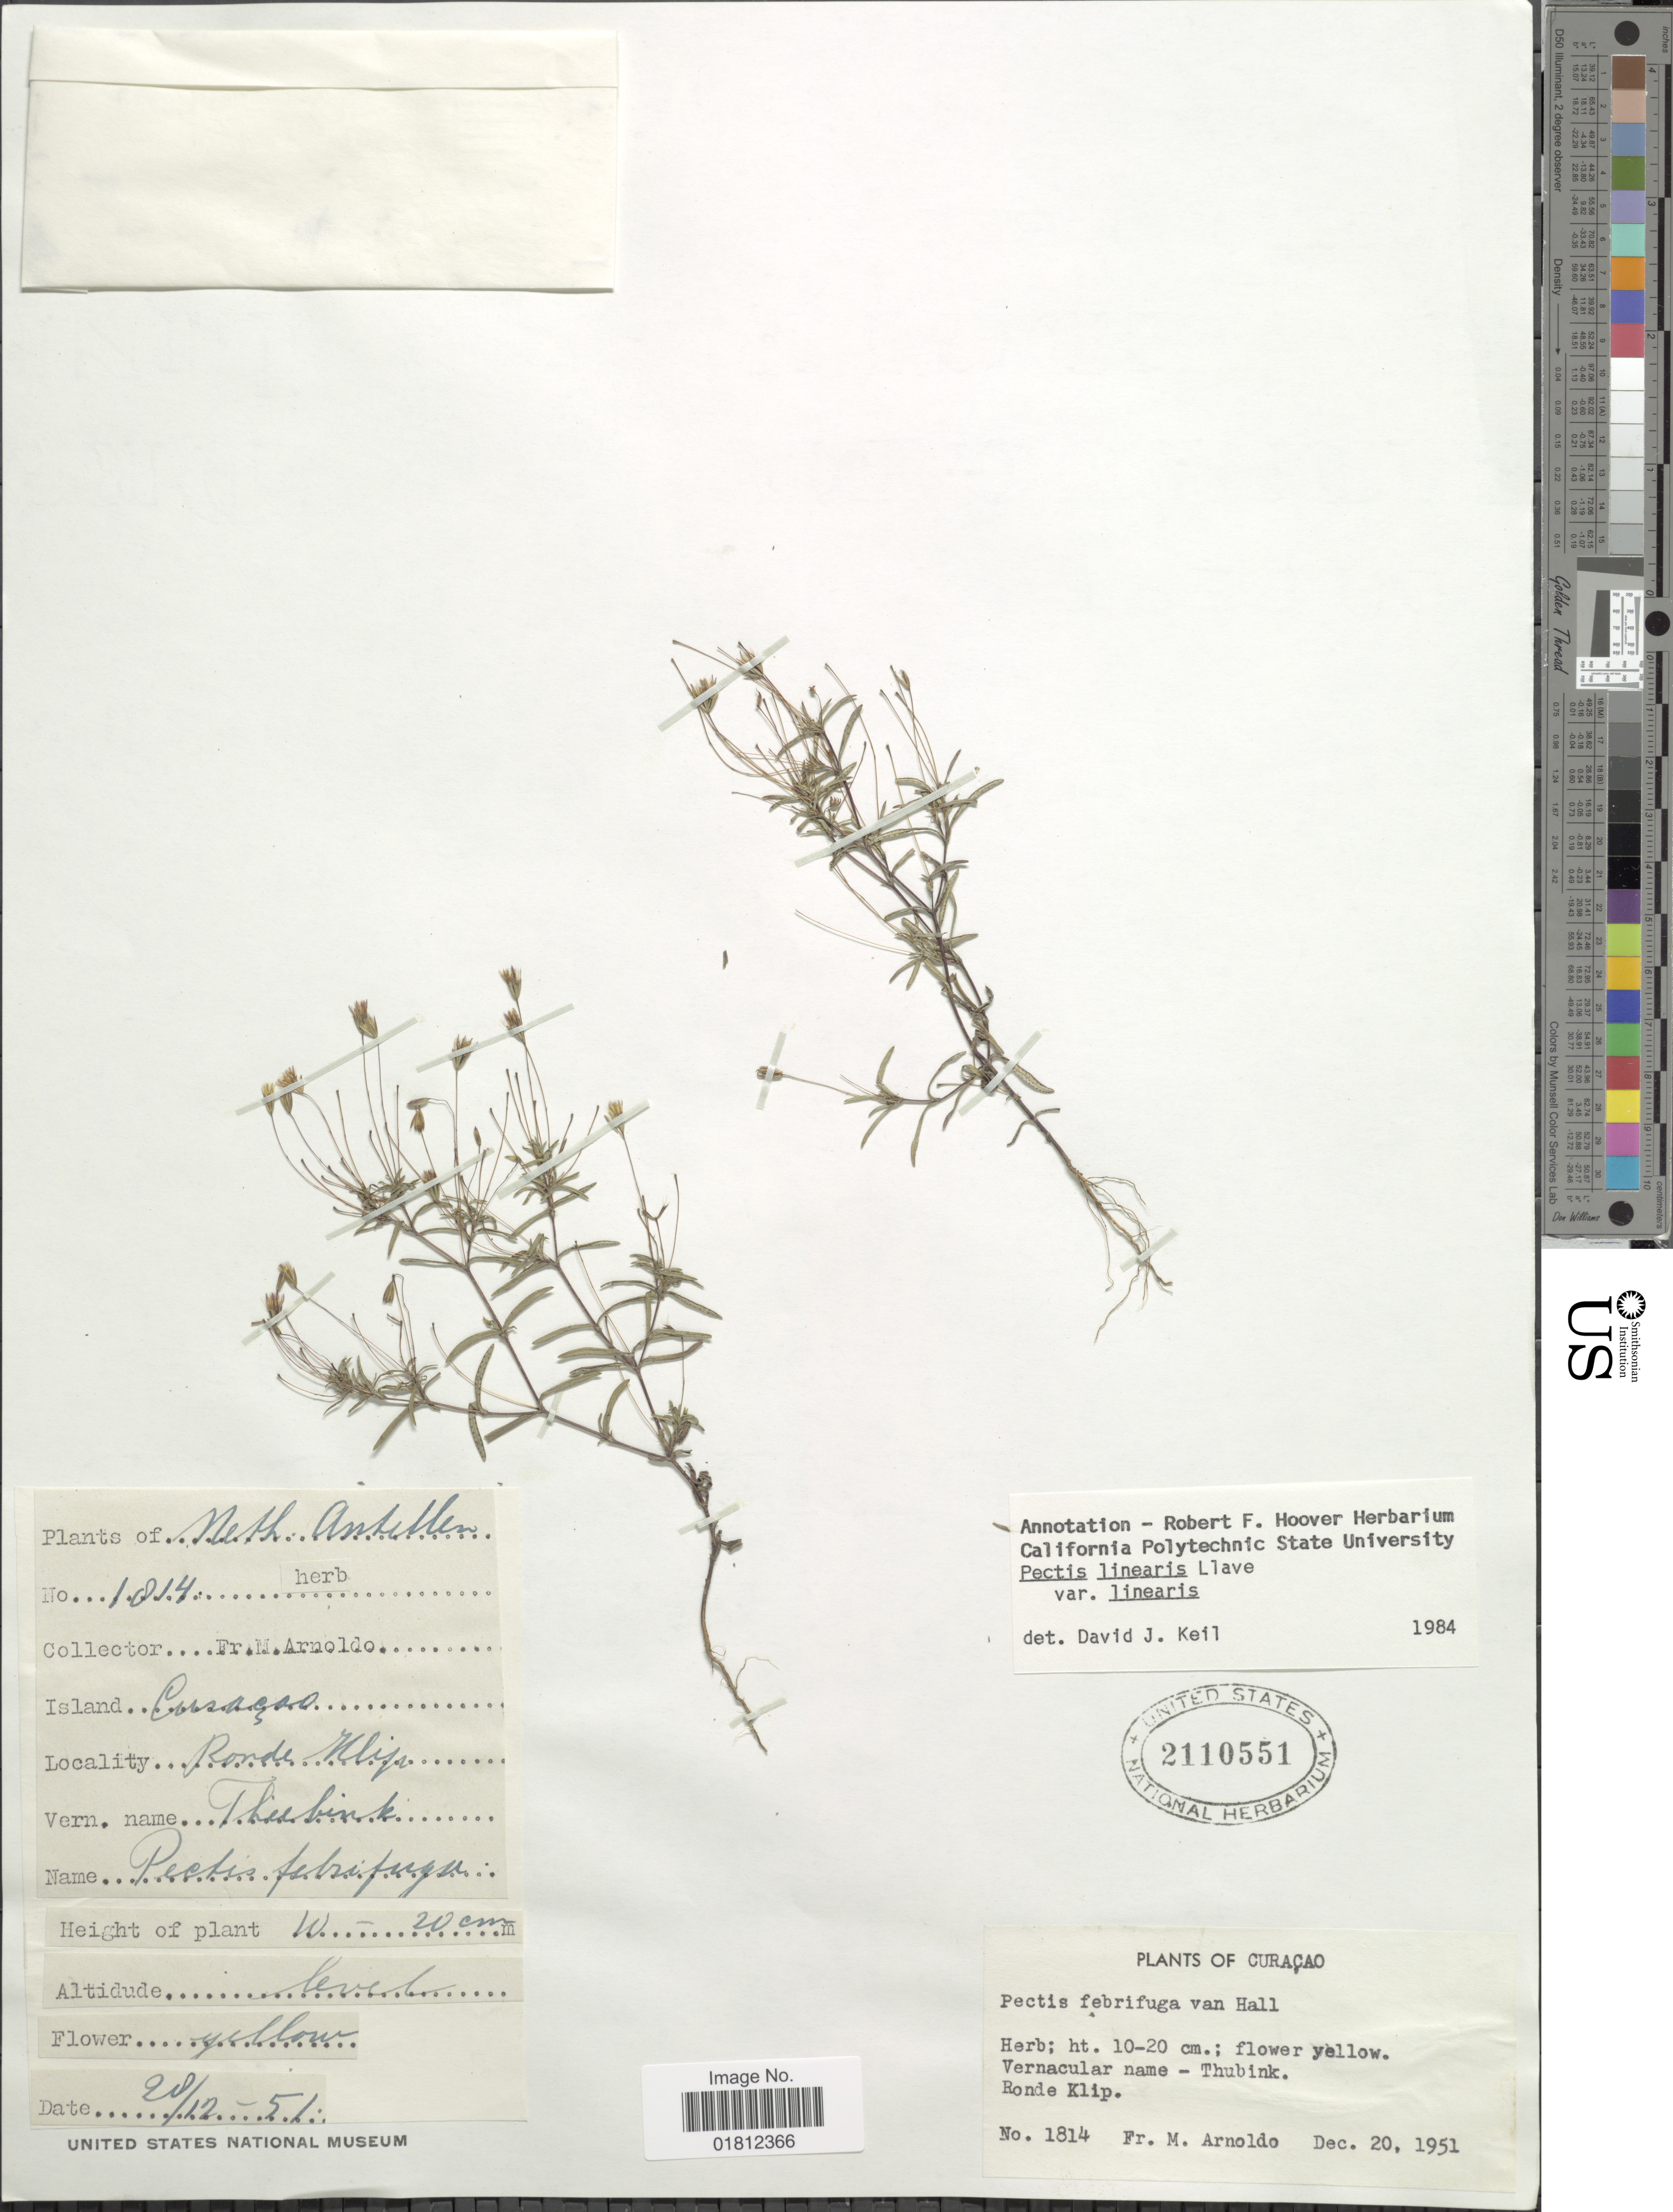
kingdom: Plantae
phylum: Tracheophyta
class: Magnoliopsida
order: Asterales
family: Asteraceae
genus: Pectis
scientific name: Pectis linearis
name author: La Llave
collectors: N. Arnoldo-Broeders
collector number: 1814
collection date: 1951-12-20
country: Curaçao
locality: Ronde Klip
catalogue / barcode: US 2110551